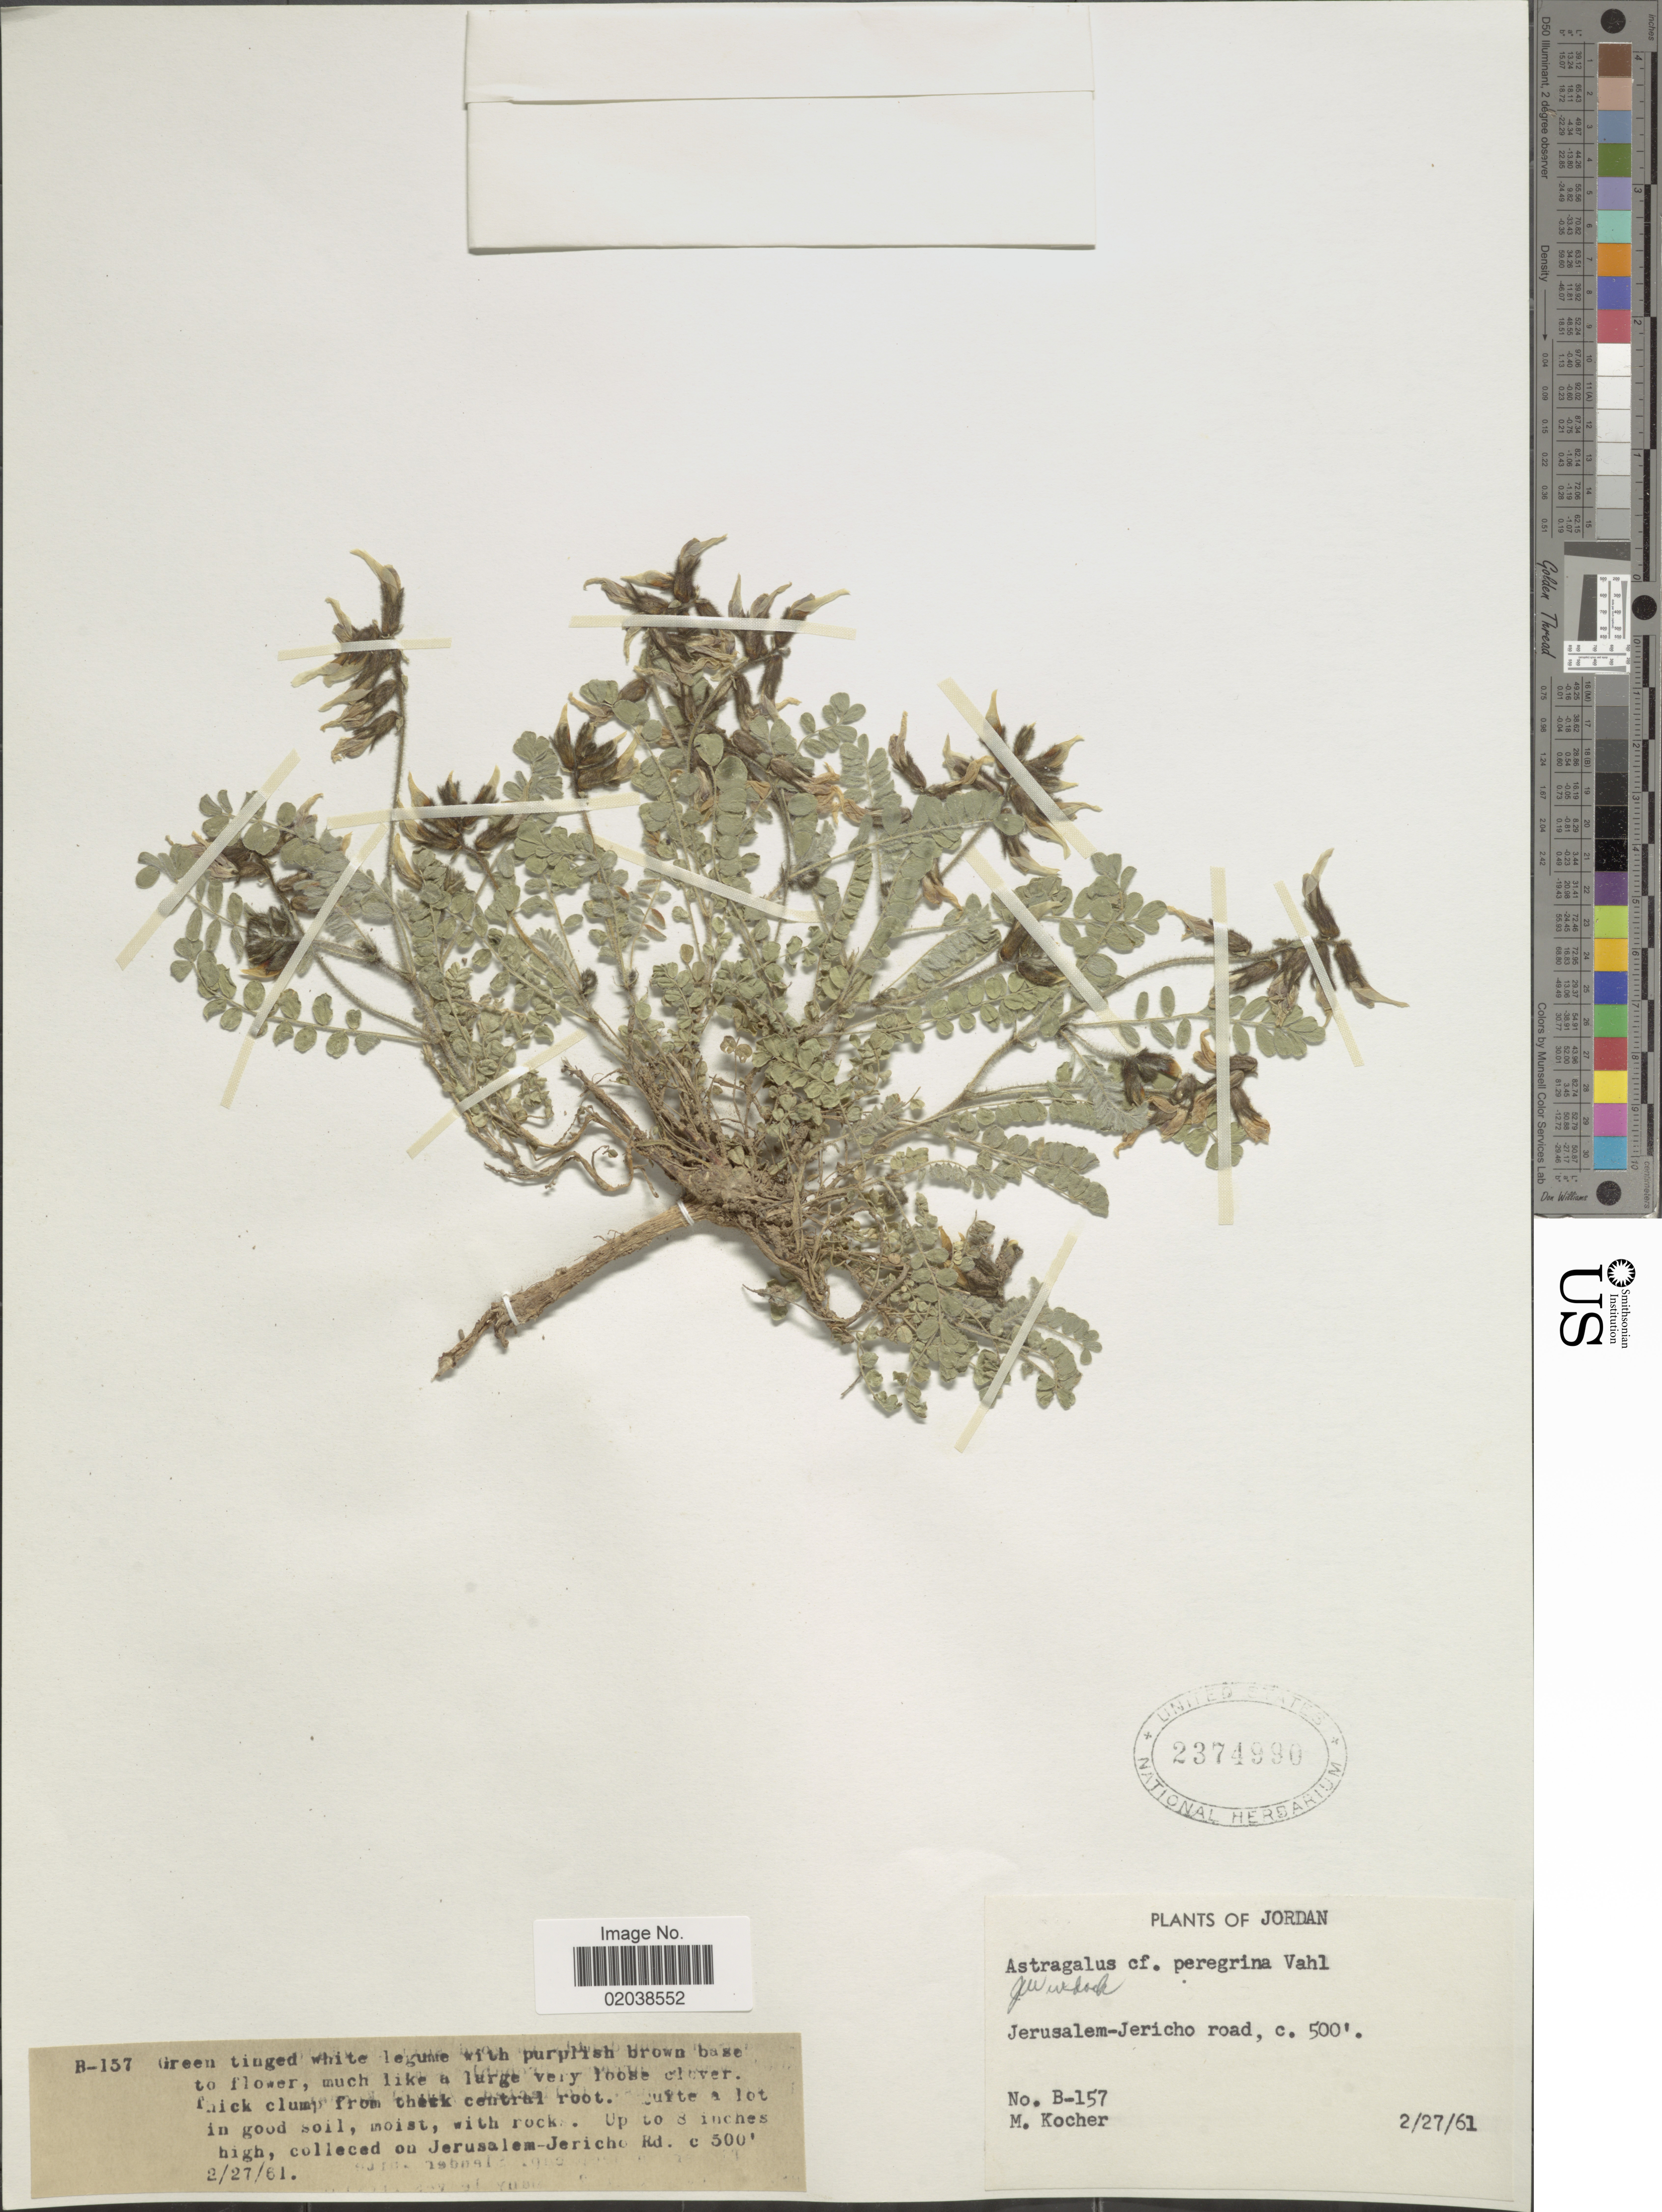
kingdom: Plantae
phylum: Tracheophyta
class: Magnoliopsida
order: Fabales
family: Fabaceae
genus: Astragalus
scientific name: Astragalus peregrinus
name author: Vahl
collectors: M. Kocher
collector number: B-157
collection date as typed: Transcribed d/m/y: 27/2/61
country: Jordan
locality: Jerusalem-Jericho road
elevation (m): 152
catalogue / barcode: US 2374990